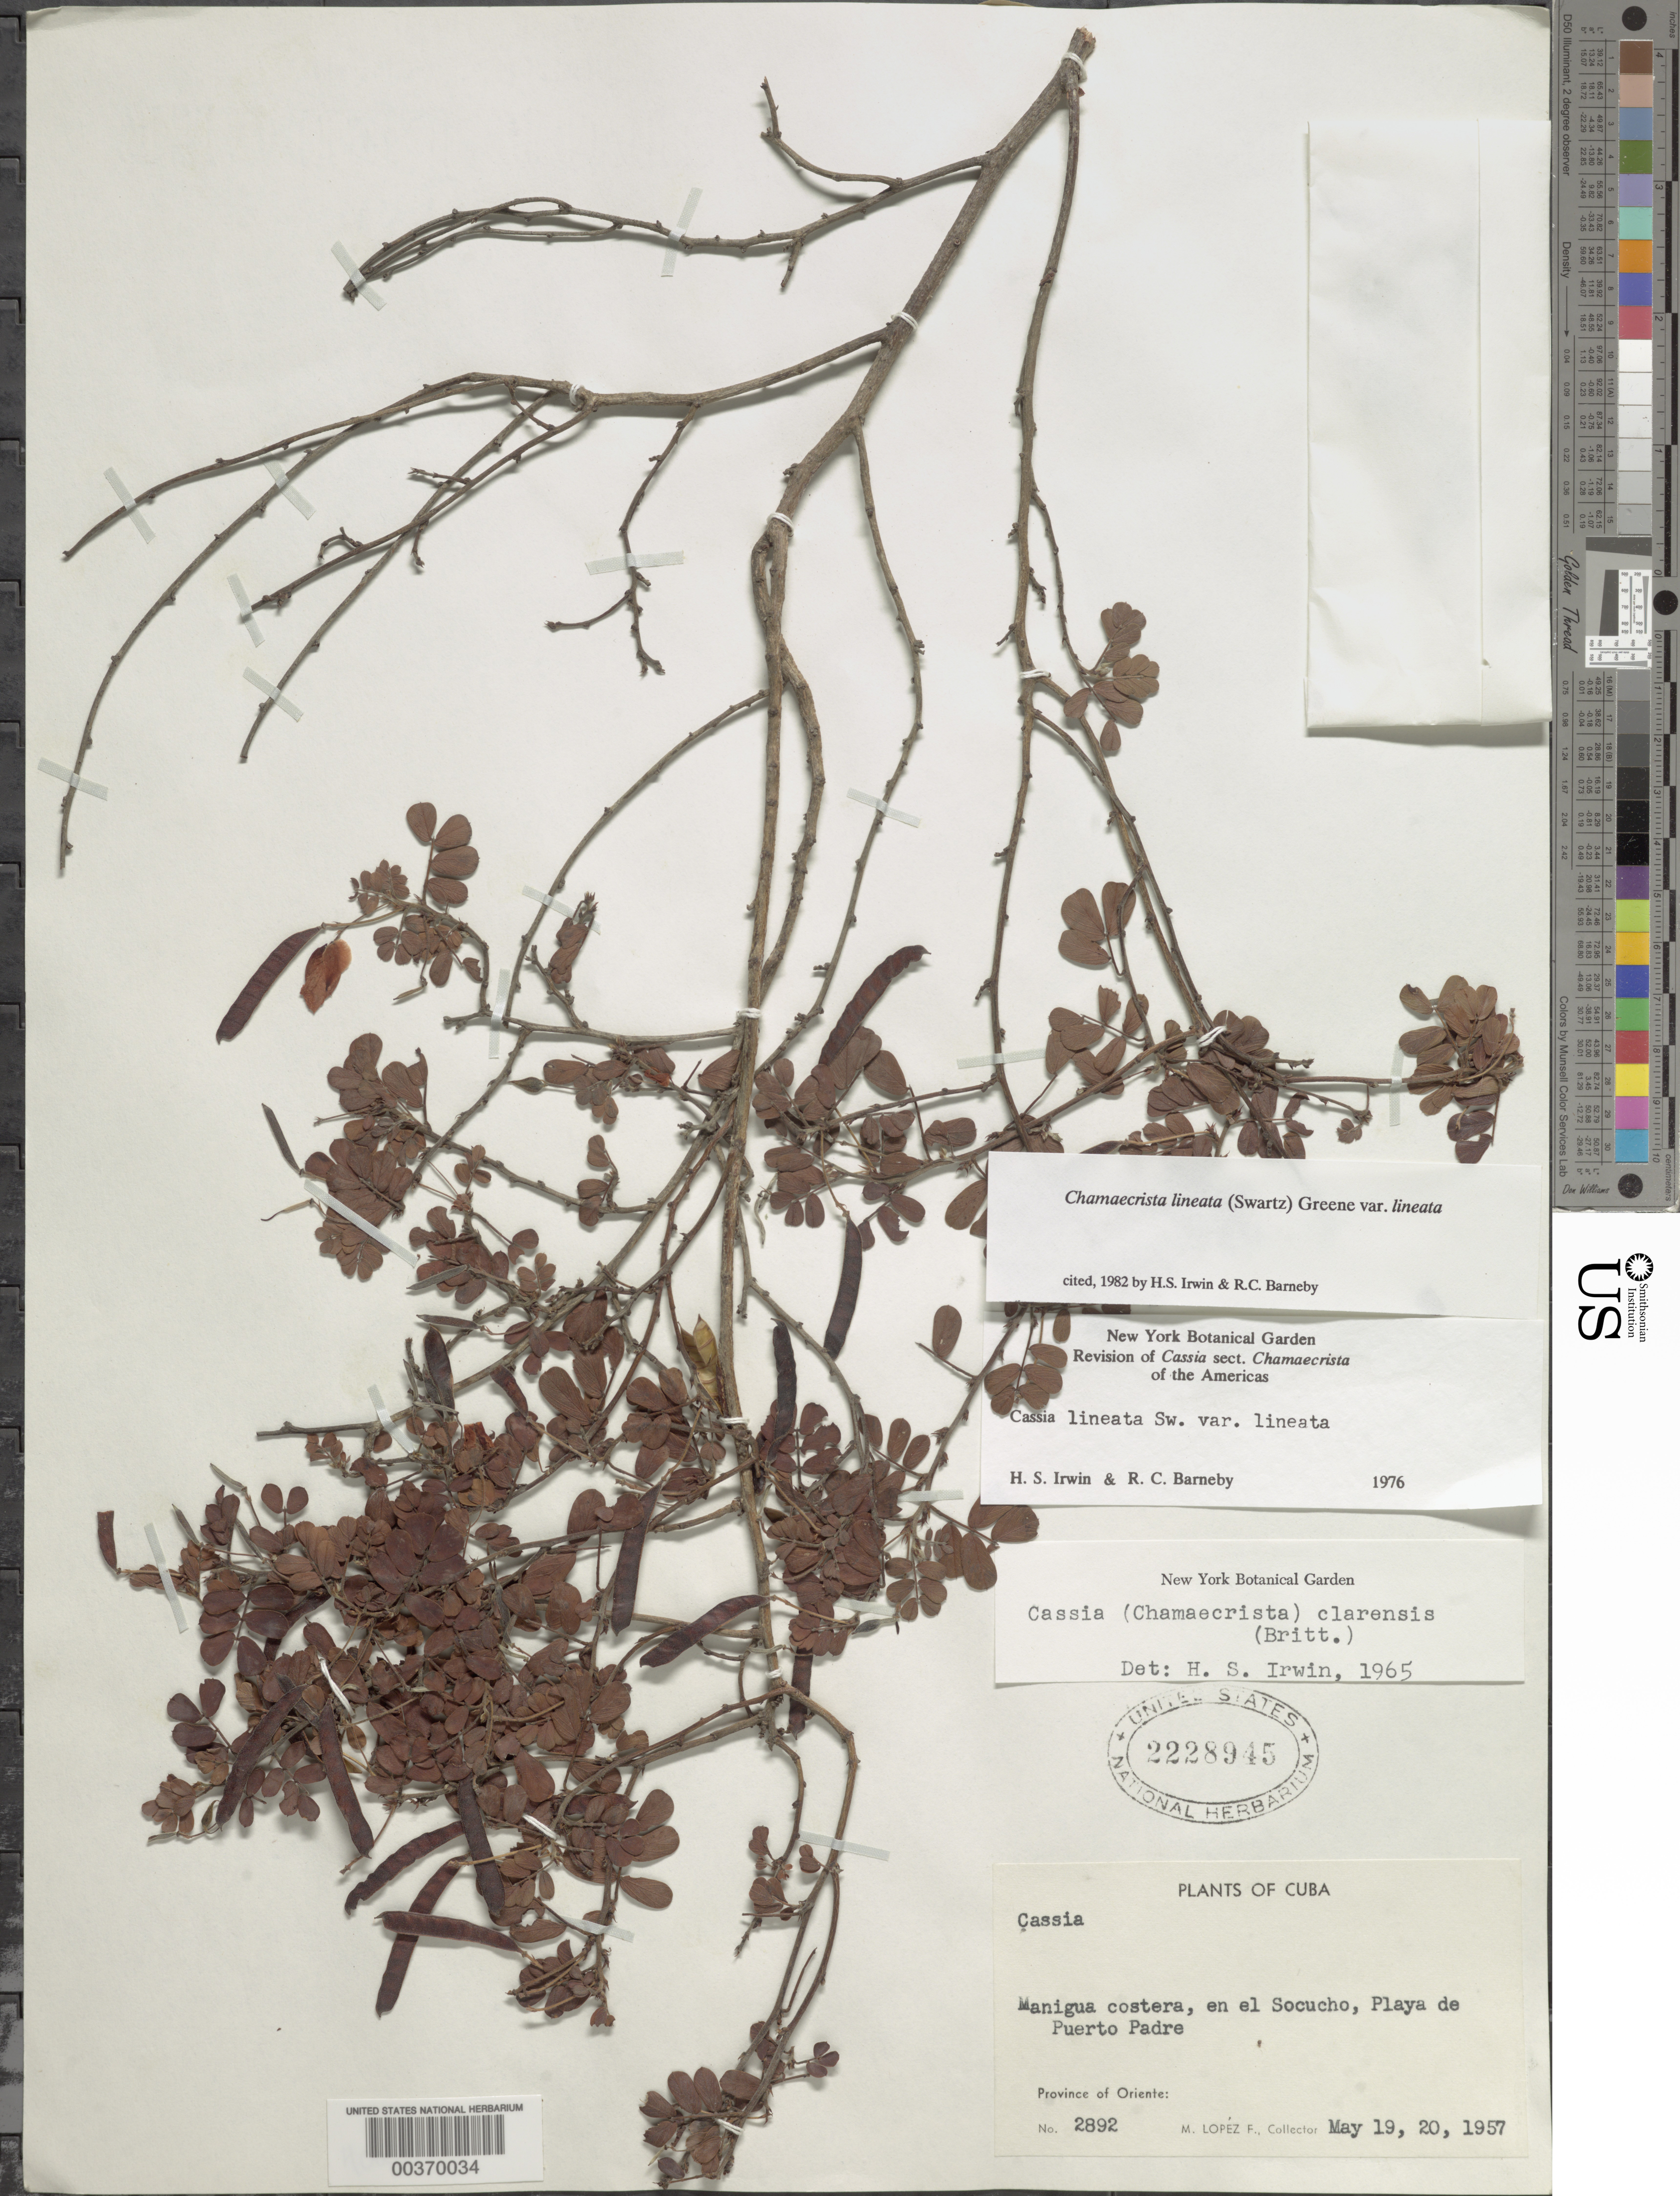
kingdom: Plantae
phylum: Tracheophyta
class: Magnoliopsida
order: Fabales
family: Fabaceae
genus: Chamaecrista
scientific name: Chamaecrista lineata var. lineata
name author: (Sw.) Greene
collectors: M. López Figueiras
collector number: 2892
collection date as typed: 19 May 1957 to 20 May 1957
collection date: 1957-05-19/1957-05-20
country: Cuba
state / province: Oriente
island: Greater Antilles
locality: Manigua costera, en el socucho, playa de puerto padre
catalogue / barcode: US 2228945